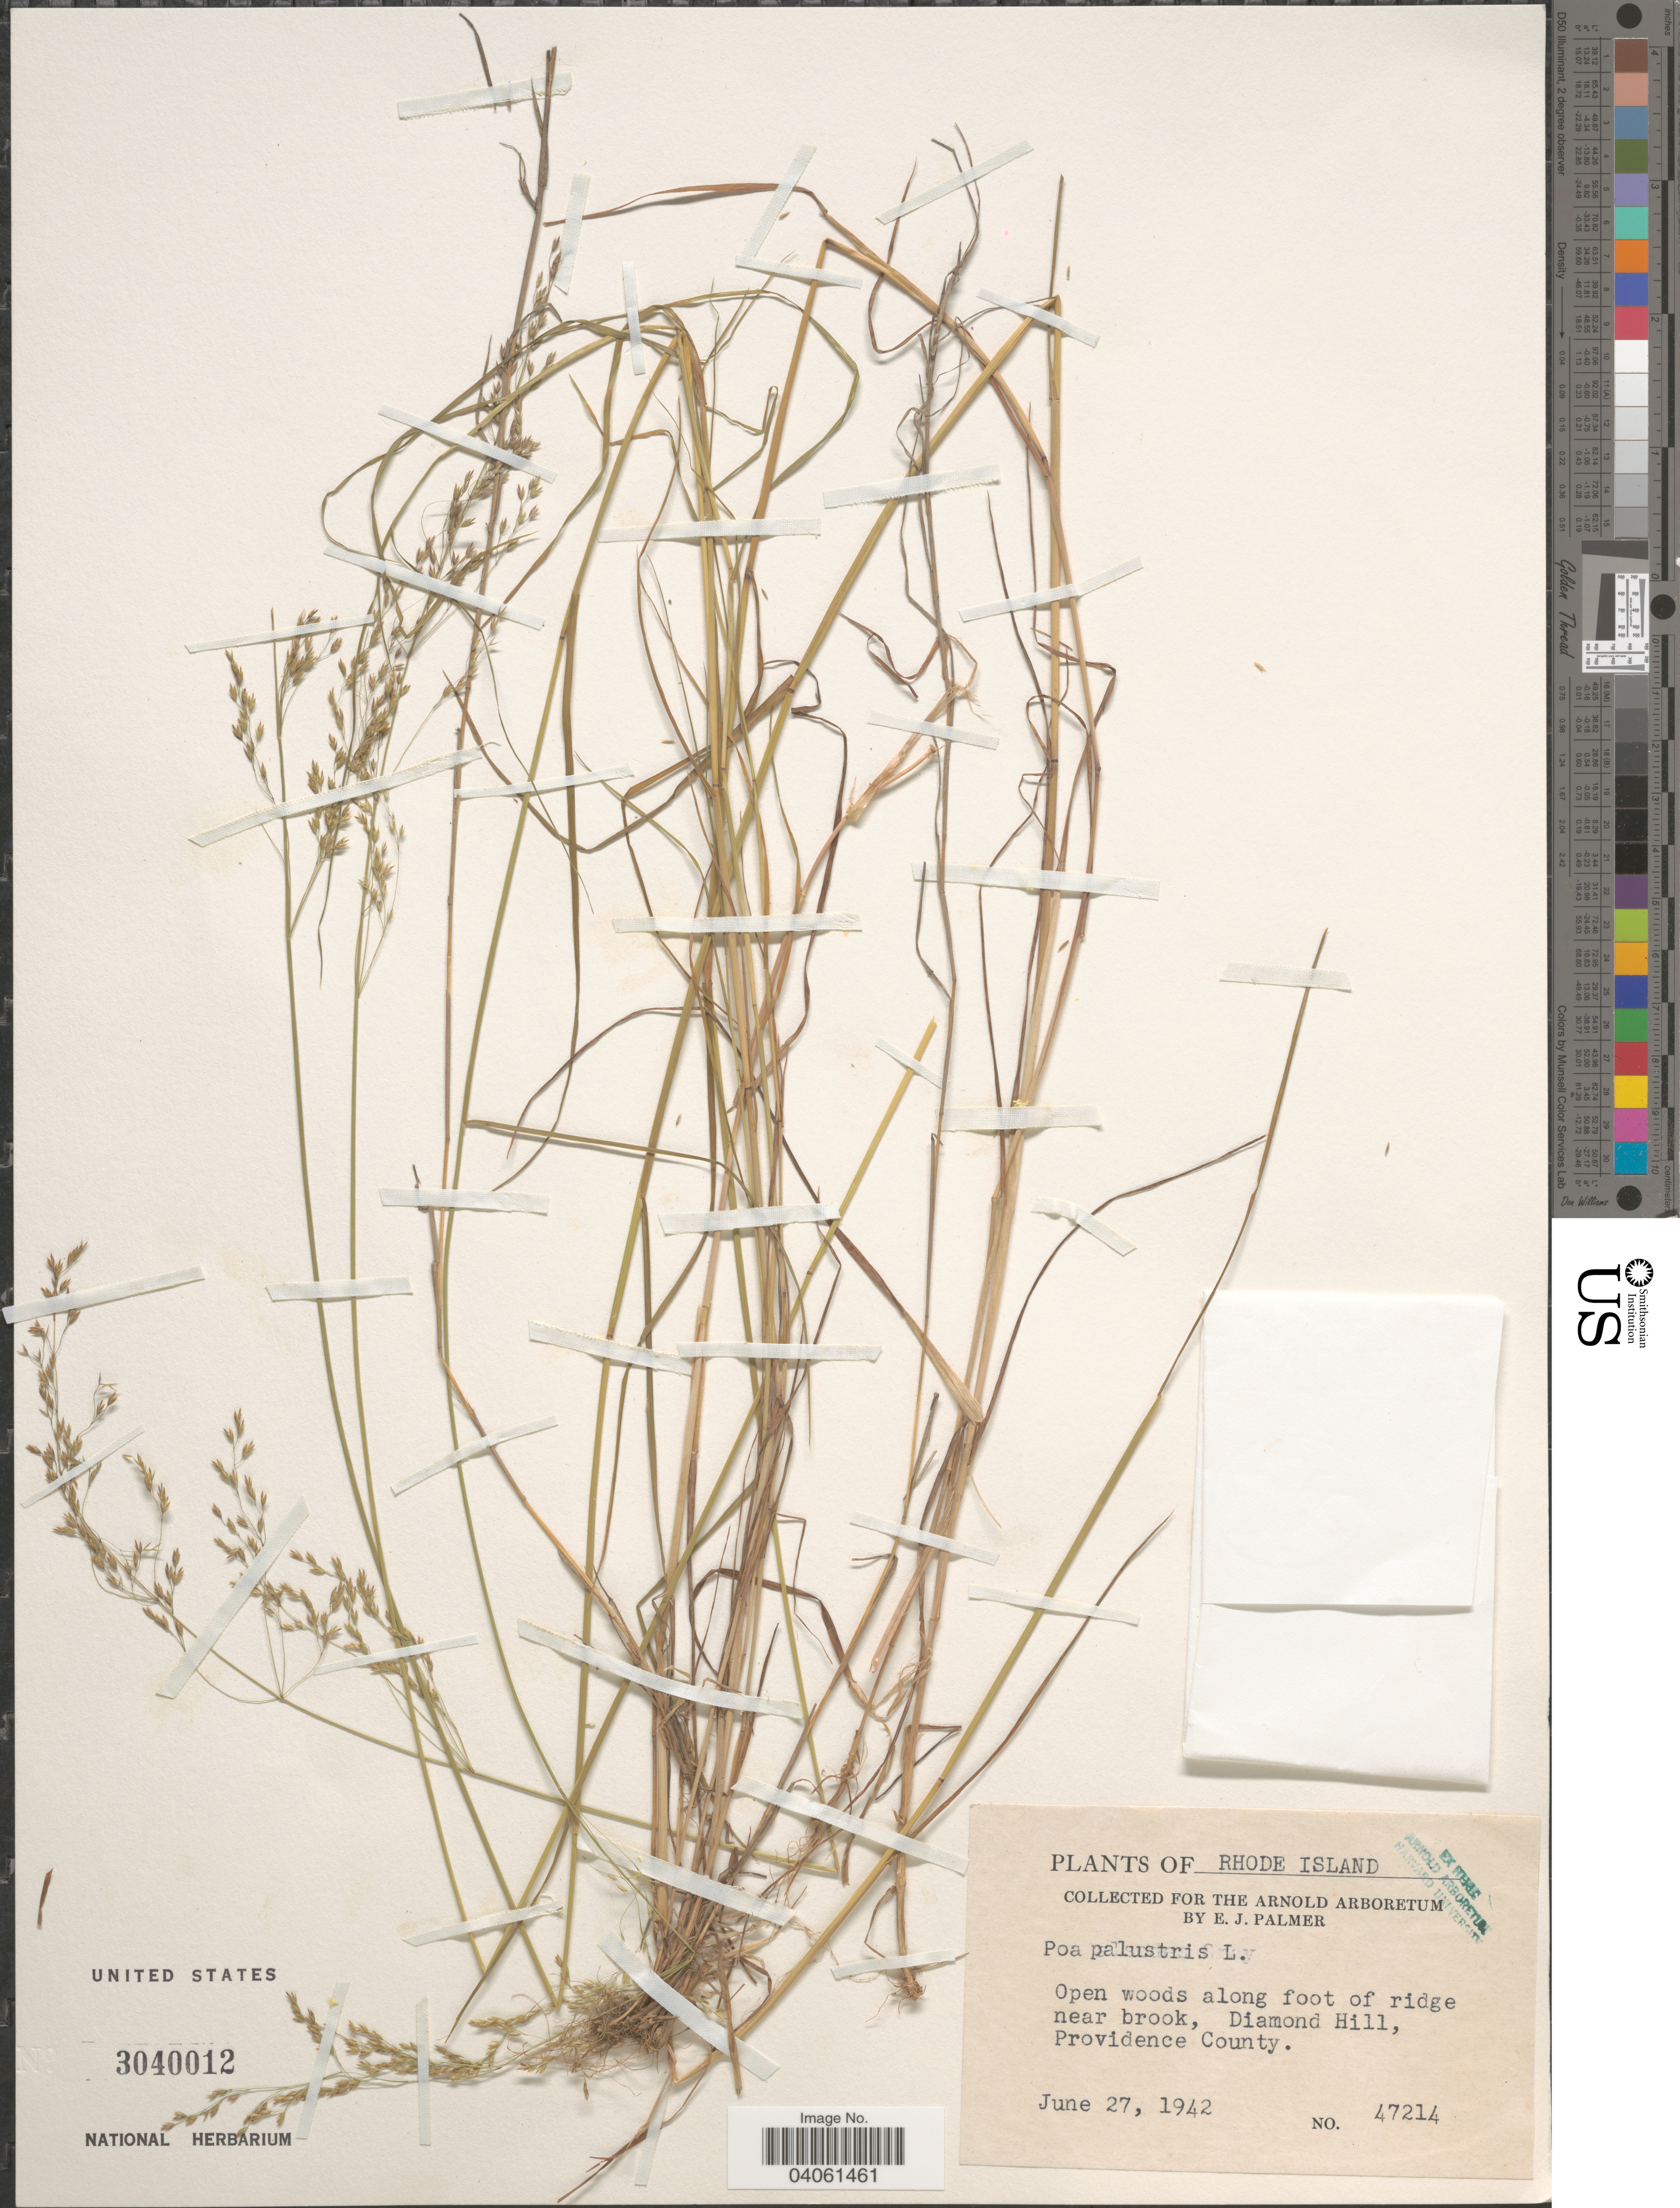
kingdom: Plantae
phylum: Tracheophyta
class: Liliopsida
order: Poales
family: Poaceae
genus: Poa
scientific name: Poa palustris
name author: L.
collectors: E. J. Palmer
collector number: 47214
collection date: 1942-06-27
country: United States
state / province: Rhode Island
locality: Open woods along foot of ridge near brook, Diamond Hill, Providence County.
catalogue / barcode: US 3040012